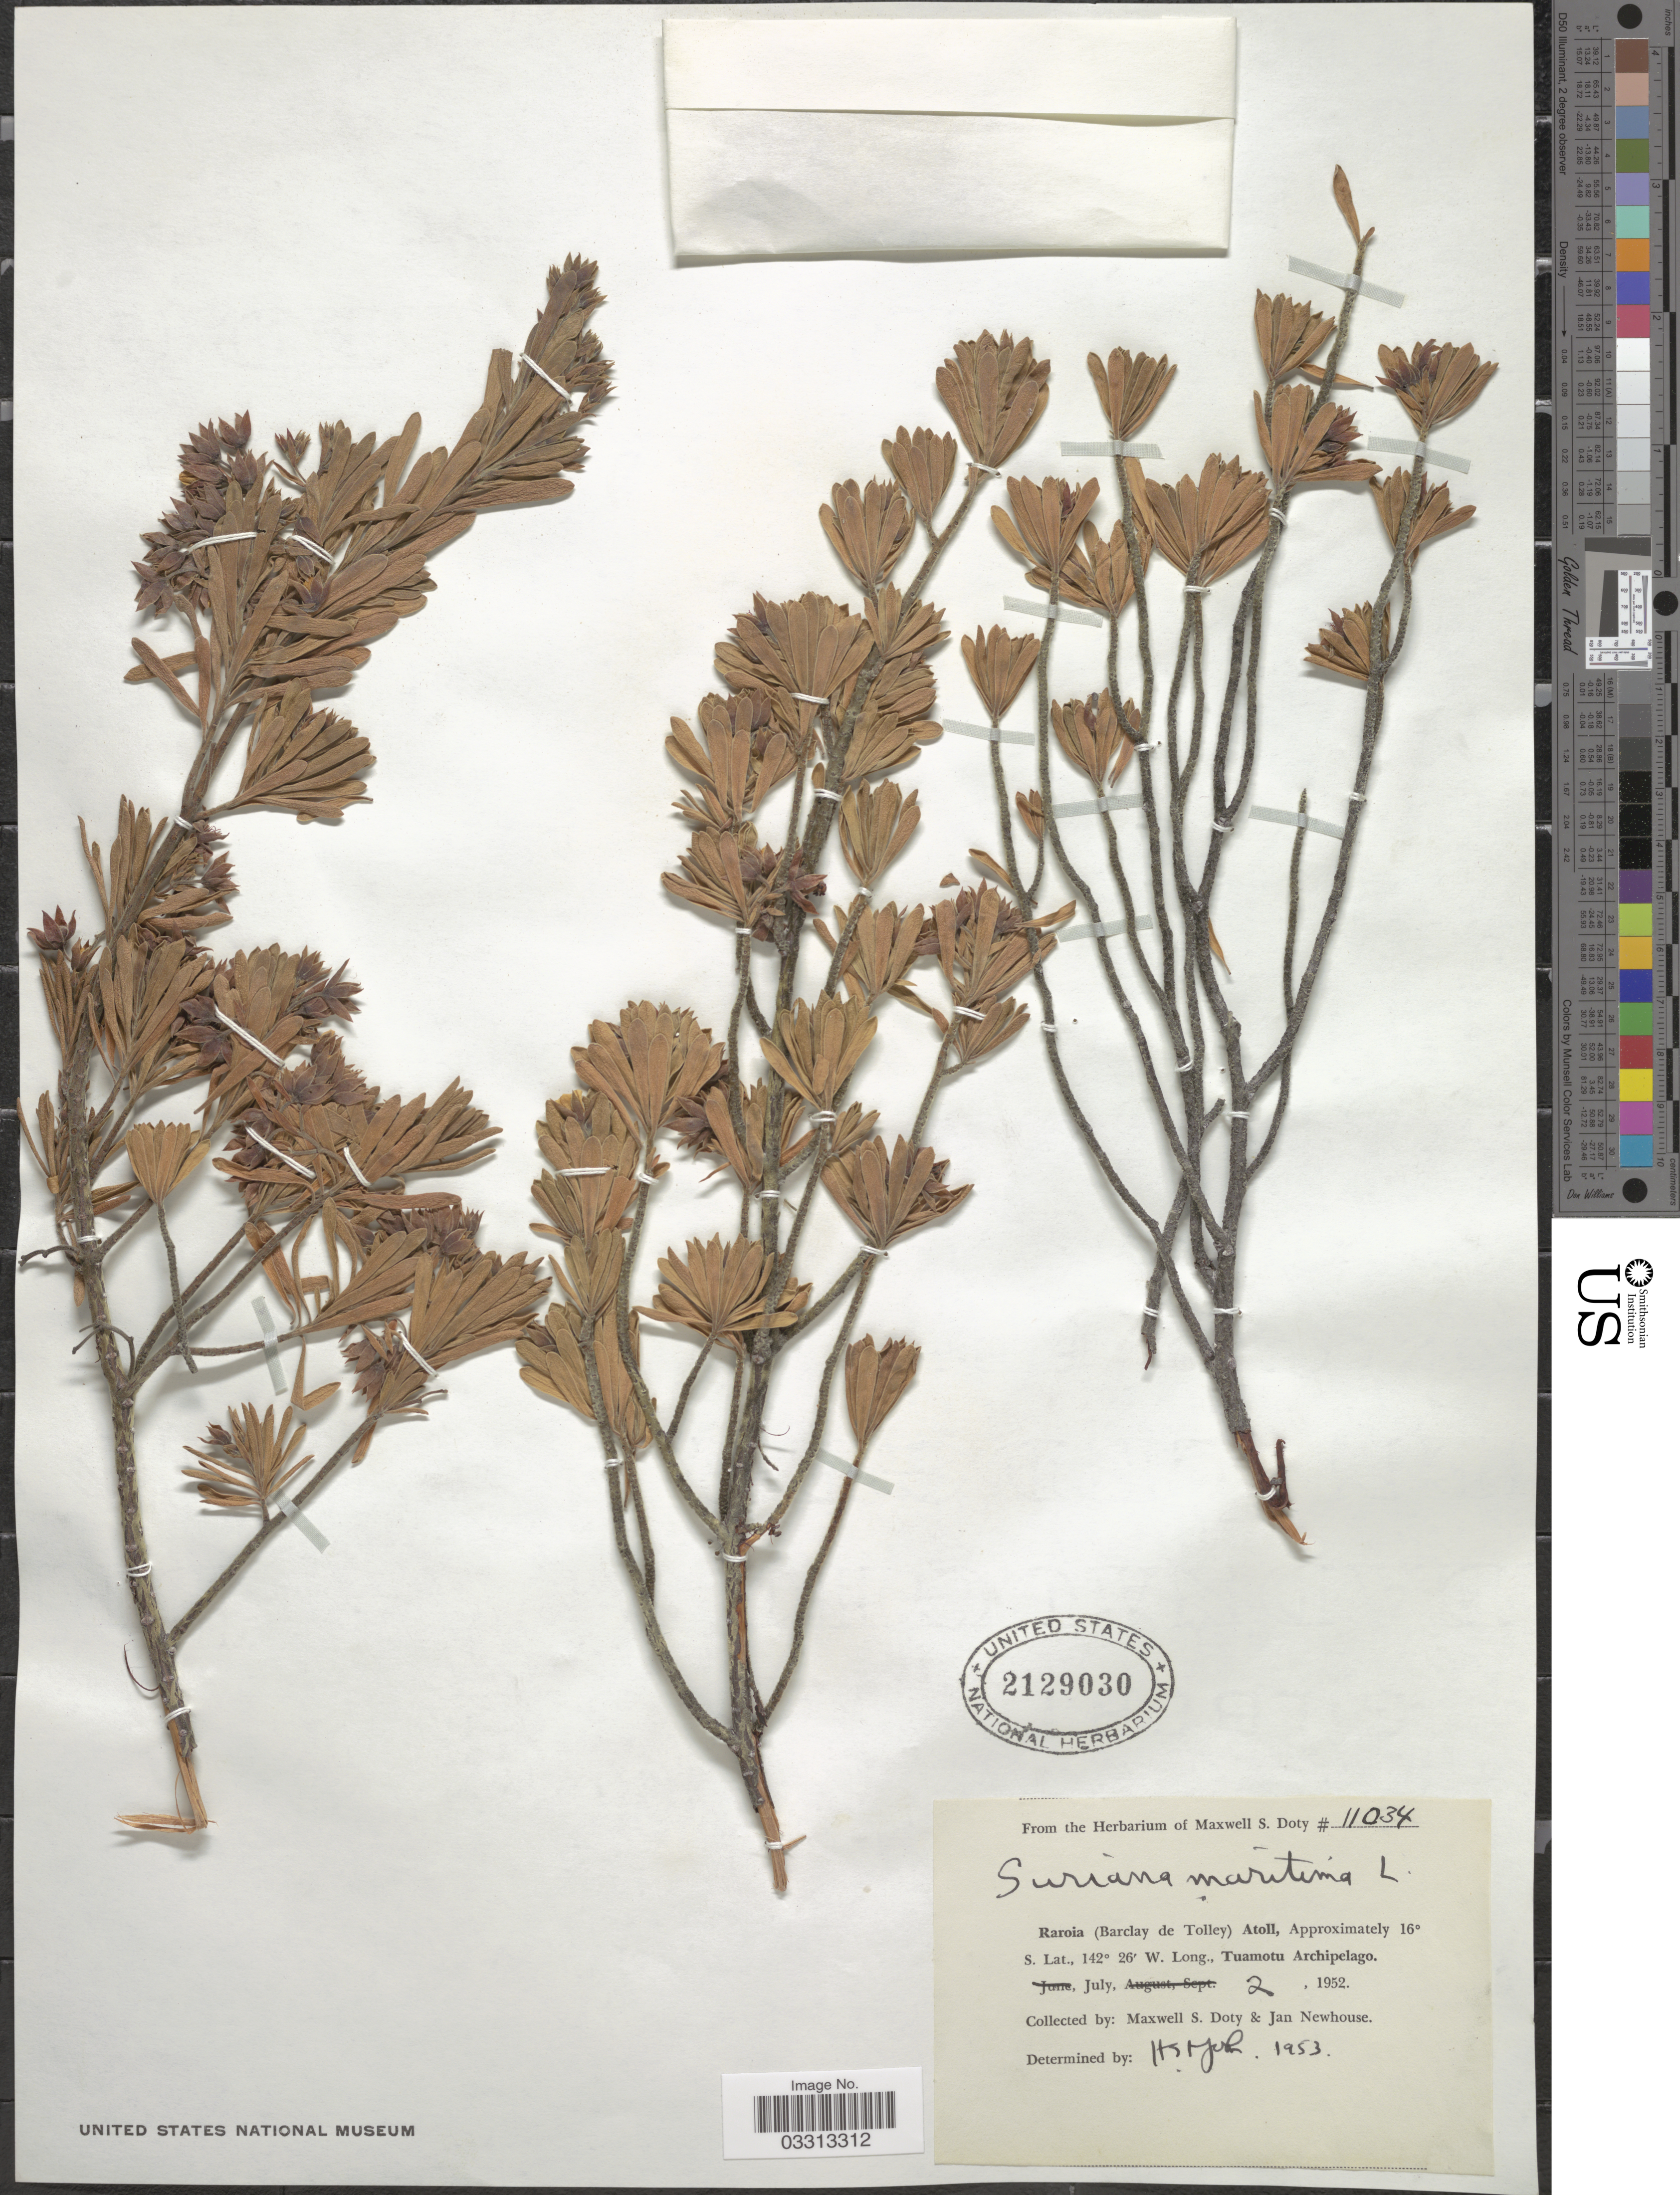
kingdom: Plantae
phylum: Tracheophyta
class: Magnoliopsida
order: Fabales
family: Surianaceae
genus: Suriana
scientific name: Suriana maritima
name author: L.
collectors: M. S. Doty & J. Newhouse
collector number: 11034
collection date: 1952-07-02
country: French Polynesia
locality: Raroia (Barclay de Tolley) Atoll. Tuamotu Archipelago.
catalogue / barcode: US 2129030